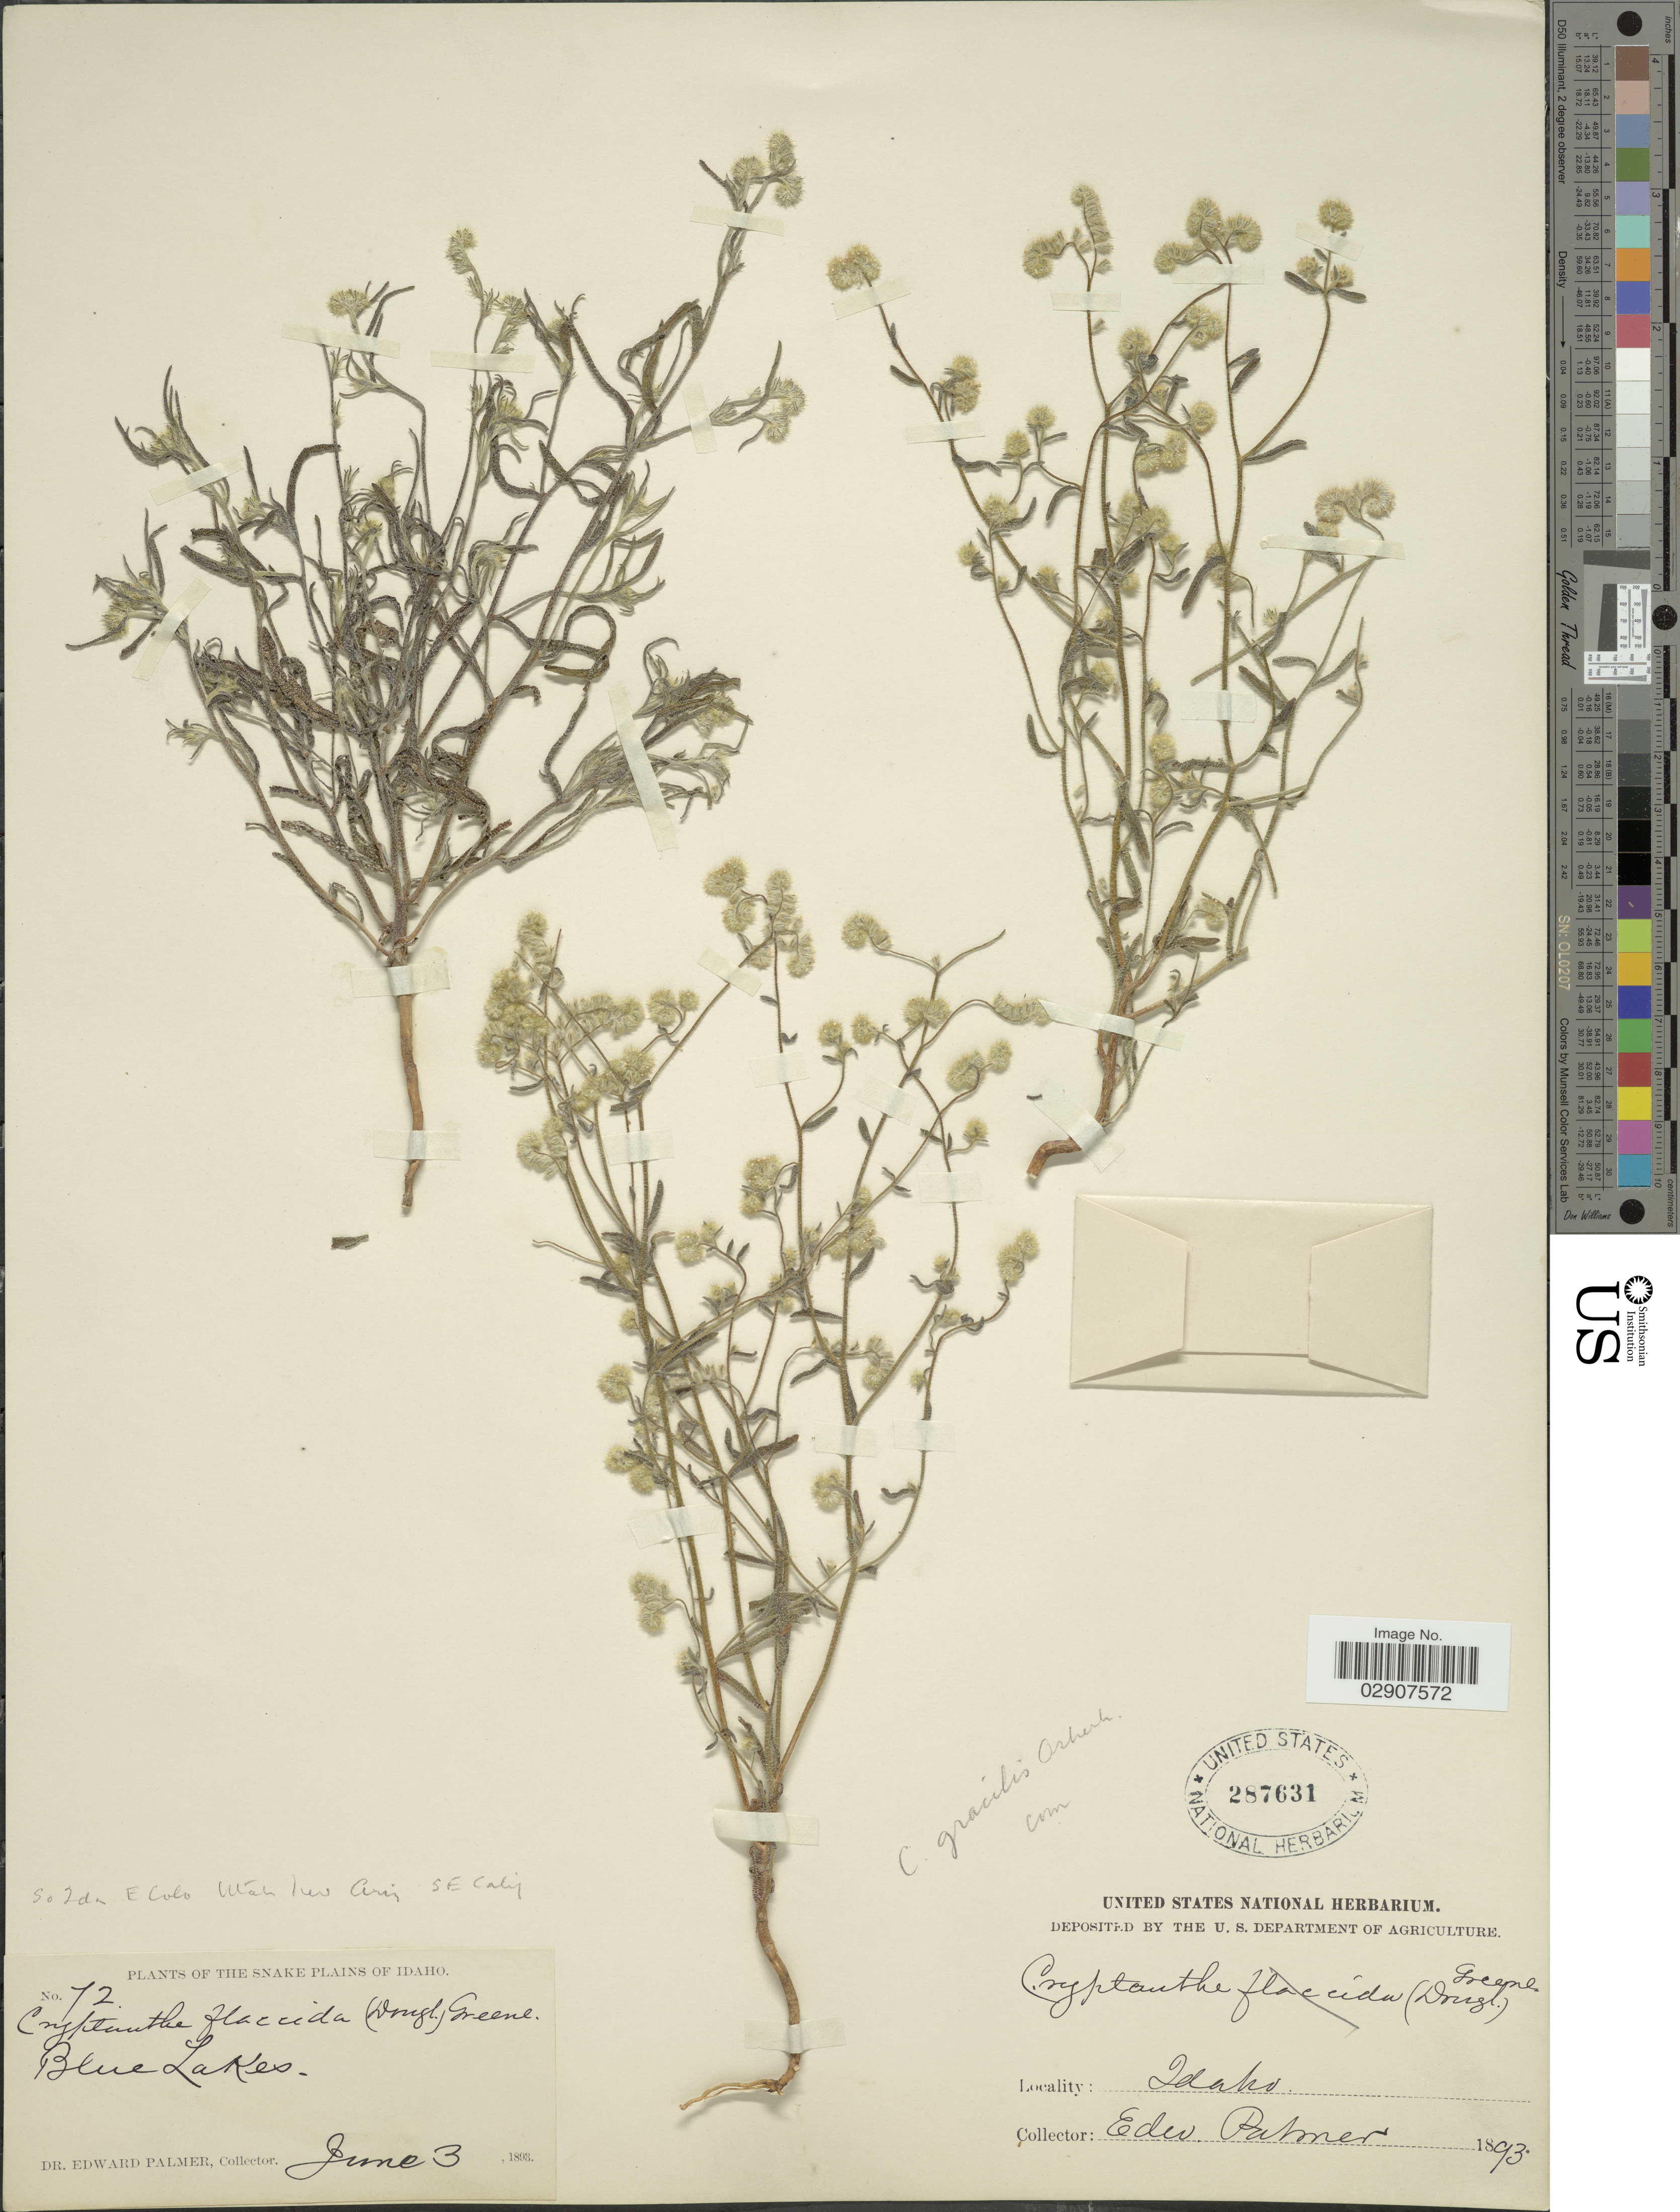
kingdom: Plantae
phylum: Tracheophyta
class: Magnoliopsida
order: Boraginales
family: Boraginaceae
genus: Cryptantha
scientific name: Cryptantha gracilis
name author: Osterh.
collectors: E. Palmer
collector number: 72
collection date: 1893-06-03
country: United States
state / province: Idaho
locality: The Snake Plains, Blue Lakes.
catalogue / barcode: US 287631